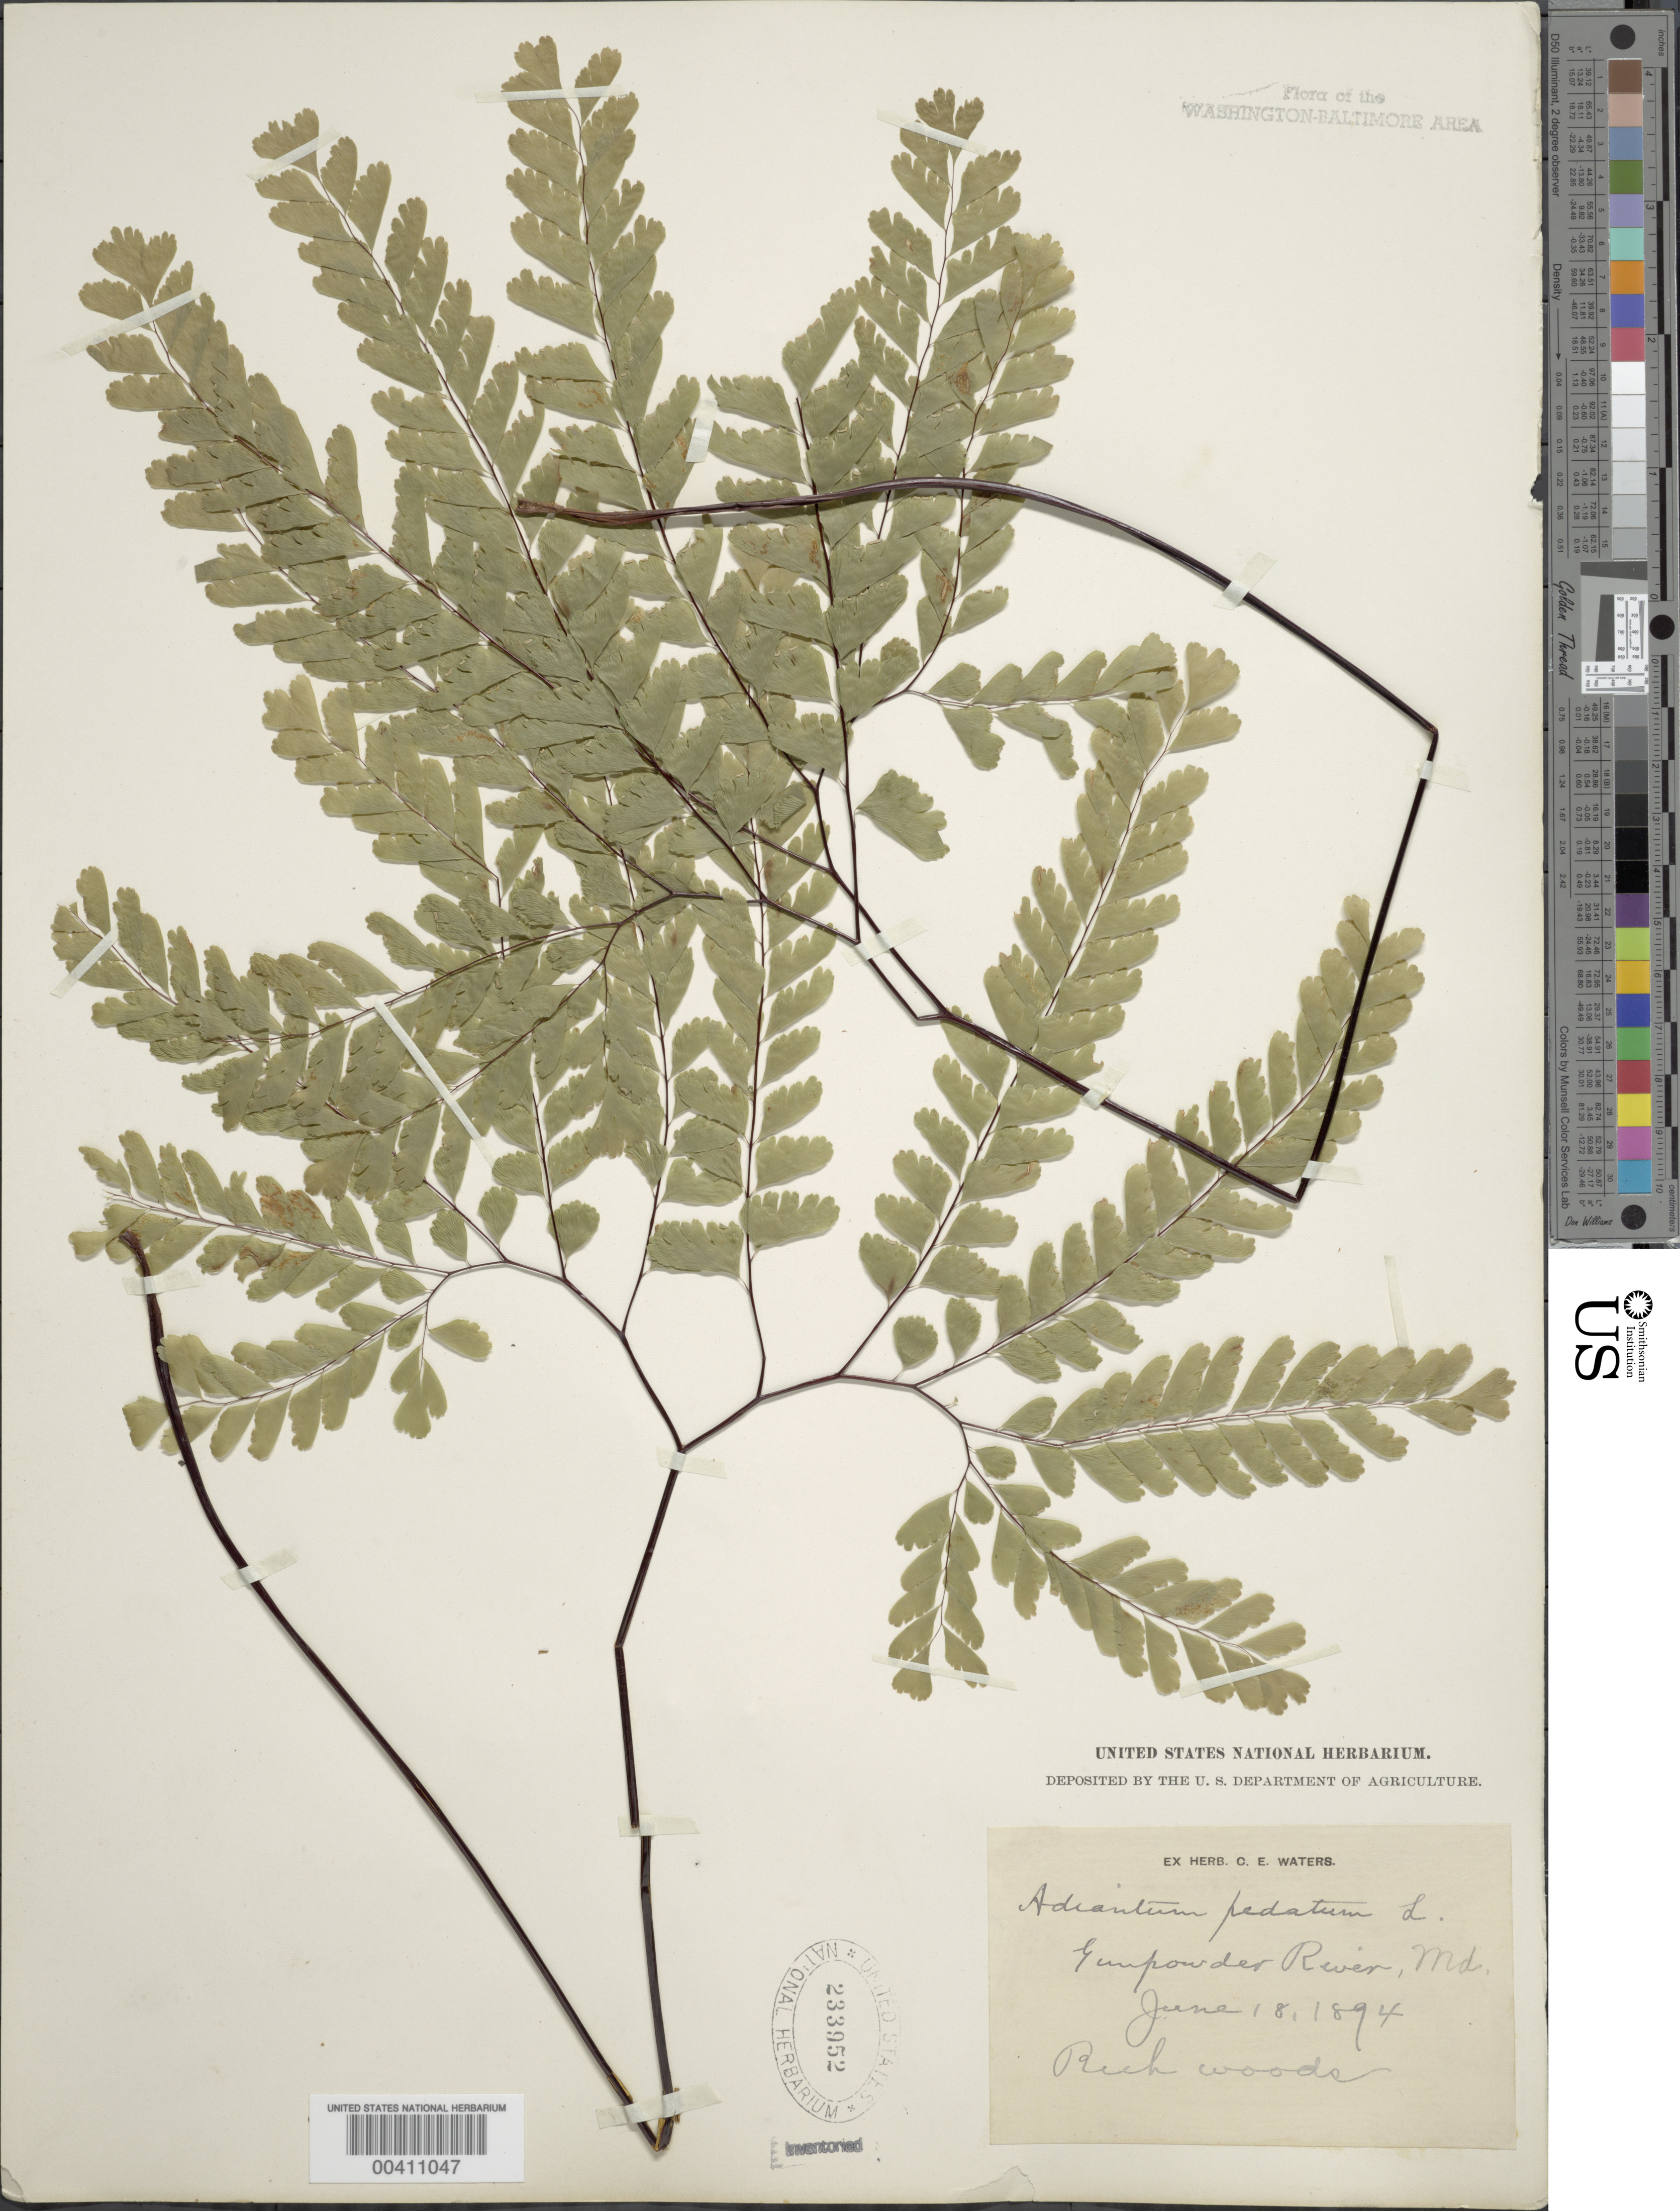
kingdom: Plantae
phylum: Tracheophyta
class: Polypodiopsida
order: Polypodiales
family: Pteridaceae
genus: Adiantum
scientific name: Adiantum pedatum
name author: L.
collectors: C. Waters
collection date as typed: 18 Jun 1894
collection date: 1894-06-18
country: United States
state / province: Maryland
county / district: Baltimore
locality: Gunpowder River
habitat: Rich woods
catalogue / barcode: US 233952